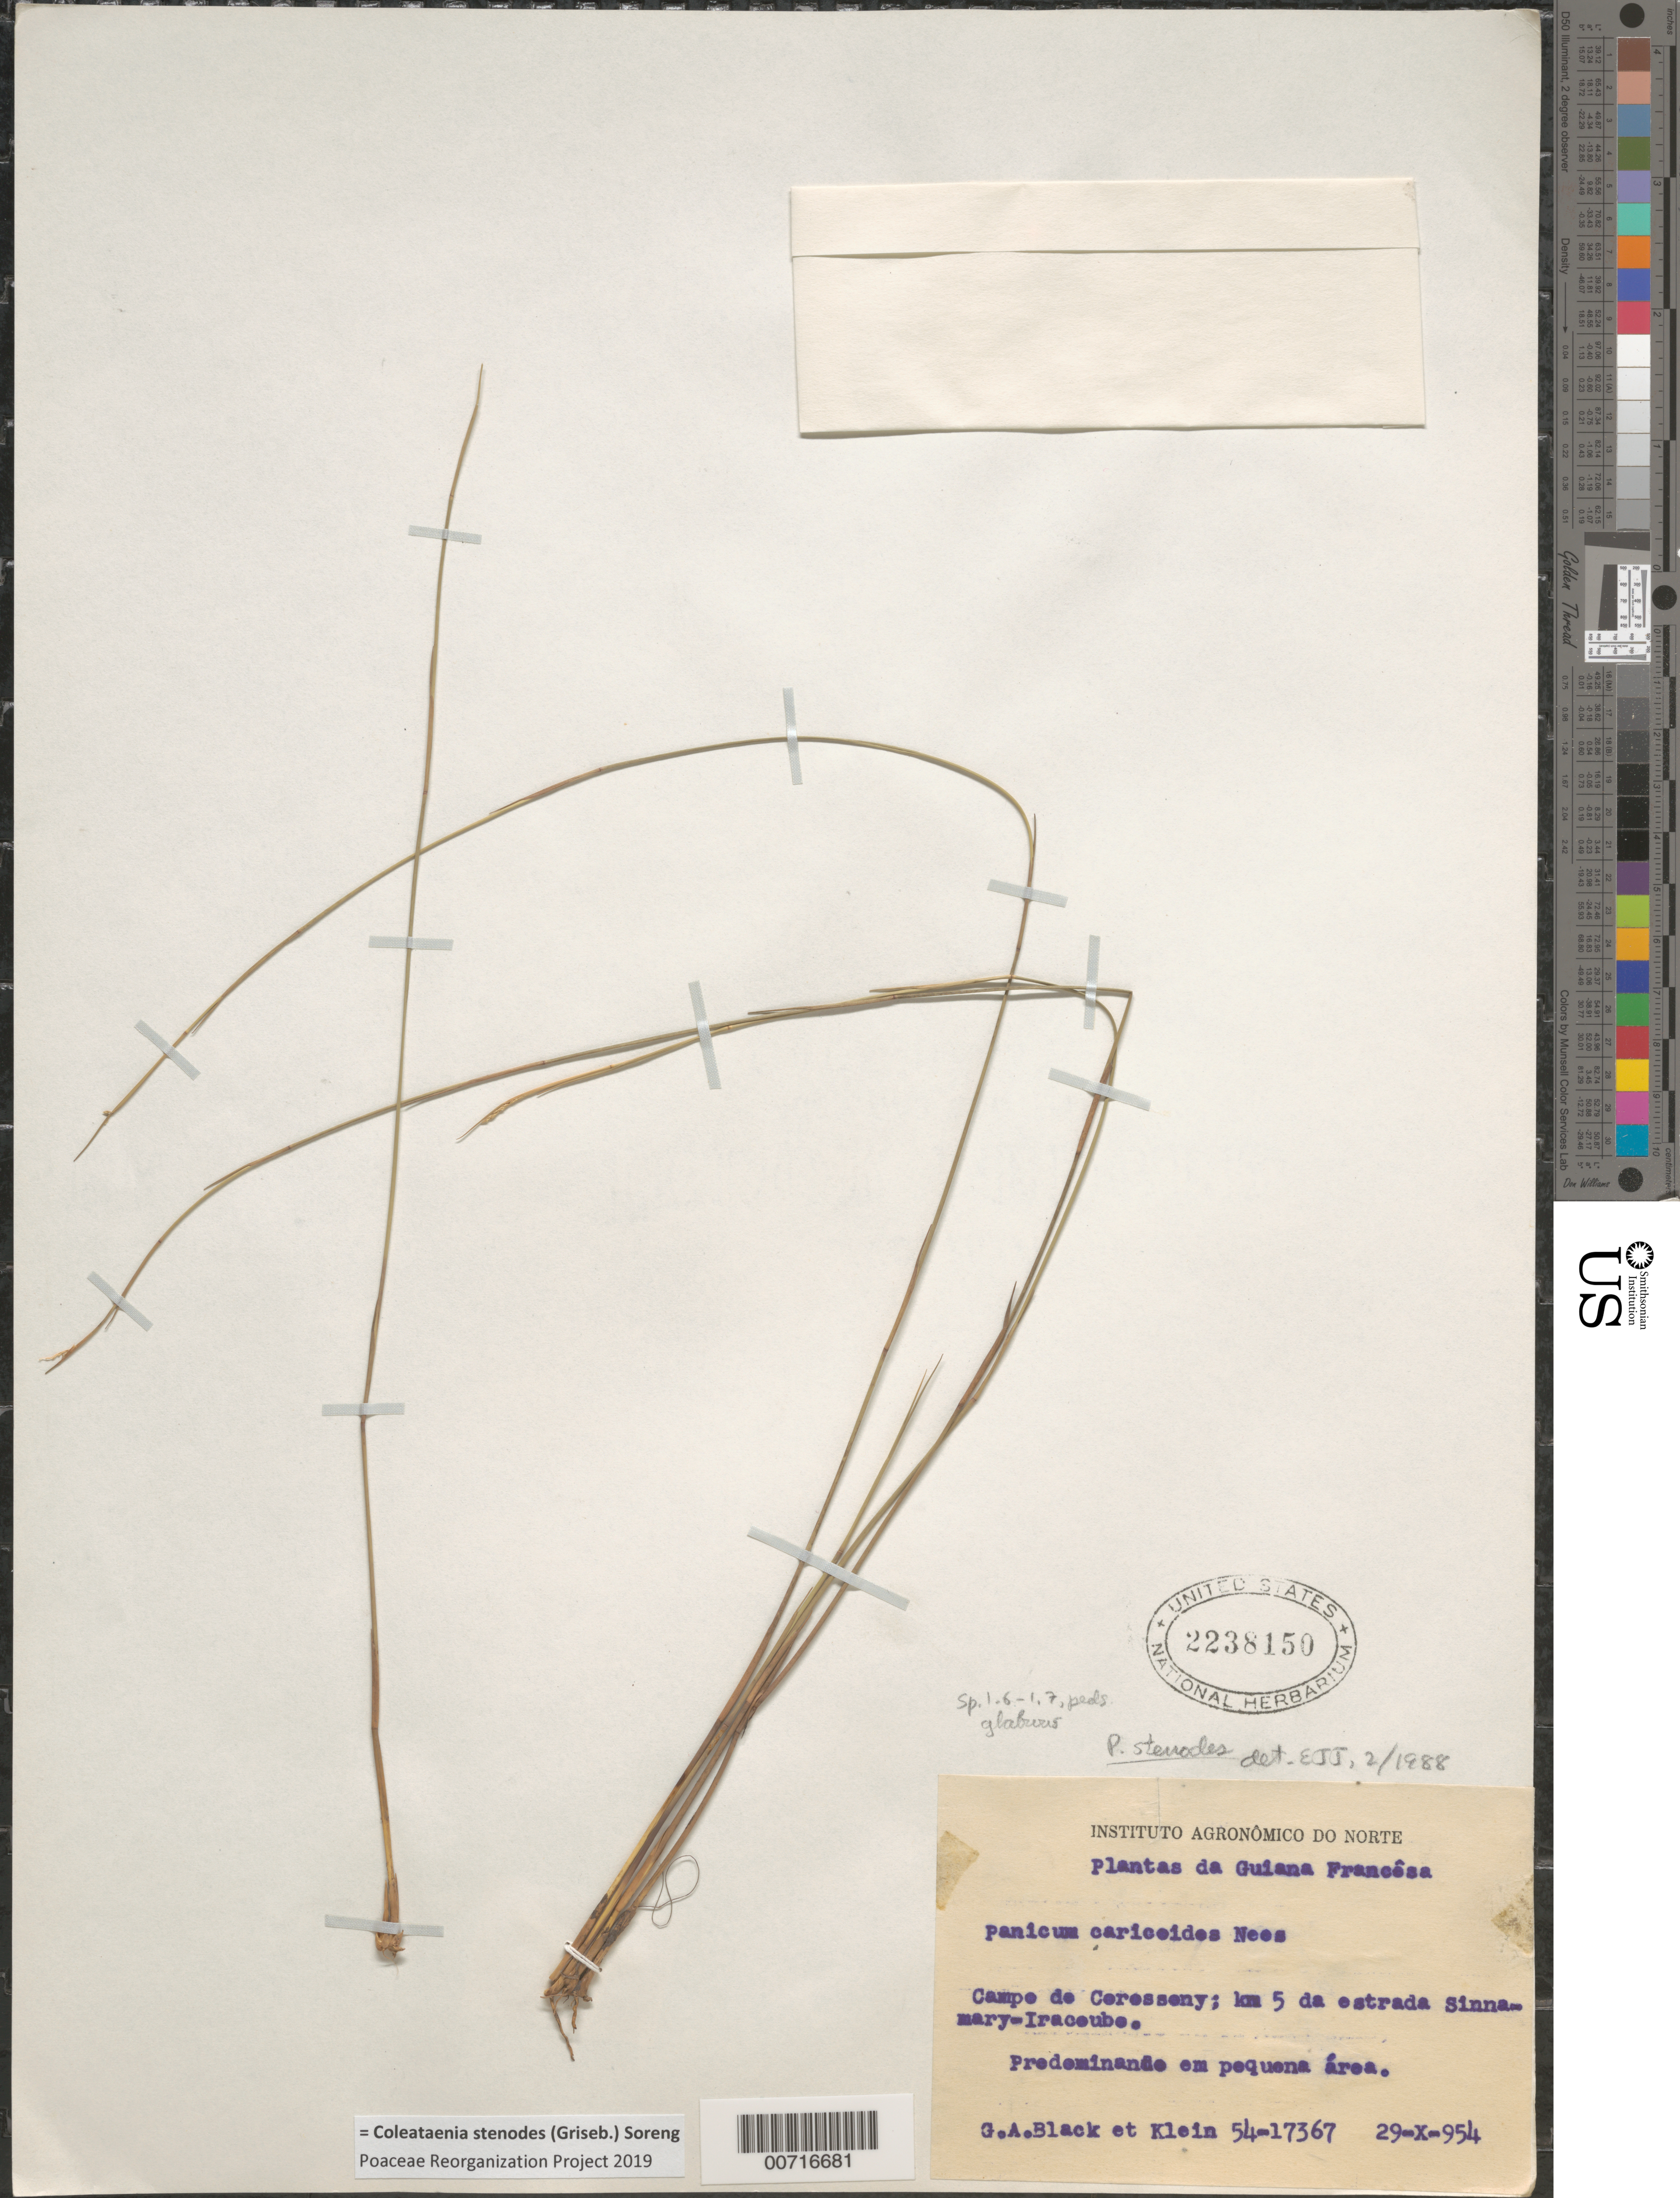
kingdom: Plantae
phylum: Tracheophyta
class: Liliopsida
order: Poales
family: Poaceae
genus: Panicum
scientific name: Panicum stenodes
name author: Griseb.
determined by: Judziewicz, E. J.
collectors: G. A. Black & Klein, --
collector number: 54 17367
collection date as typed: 29-Oct-54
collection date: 1954-10-29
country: French Guiana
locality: Campo de Corossony, km 5 da estrada Sinnamary-Iracoubo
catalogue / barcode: US 2238150